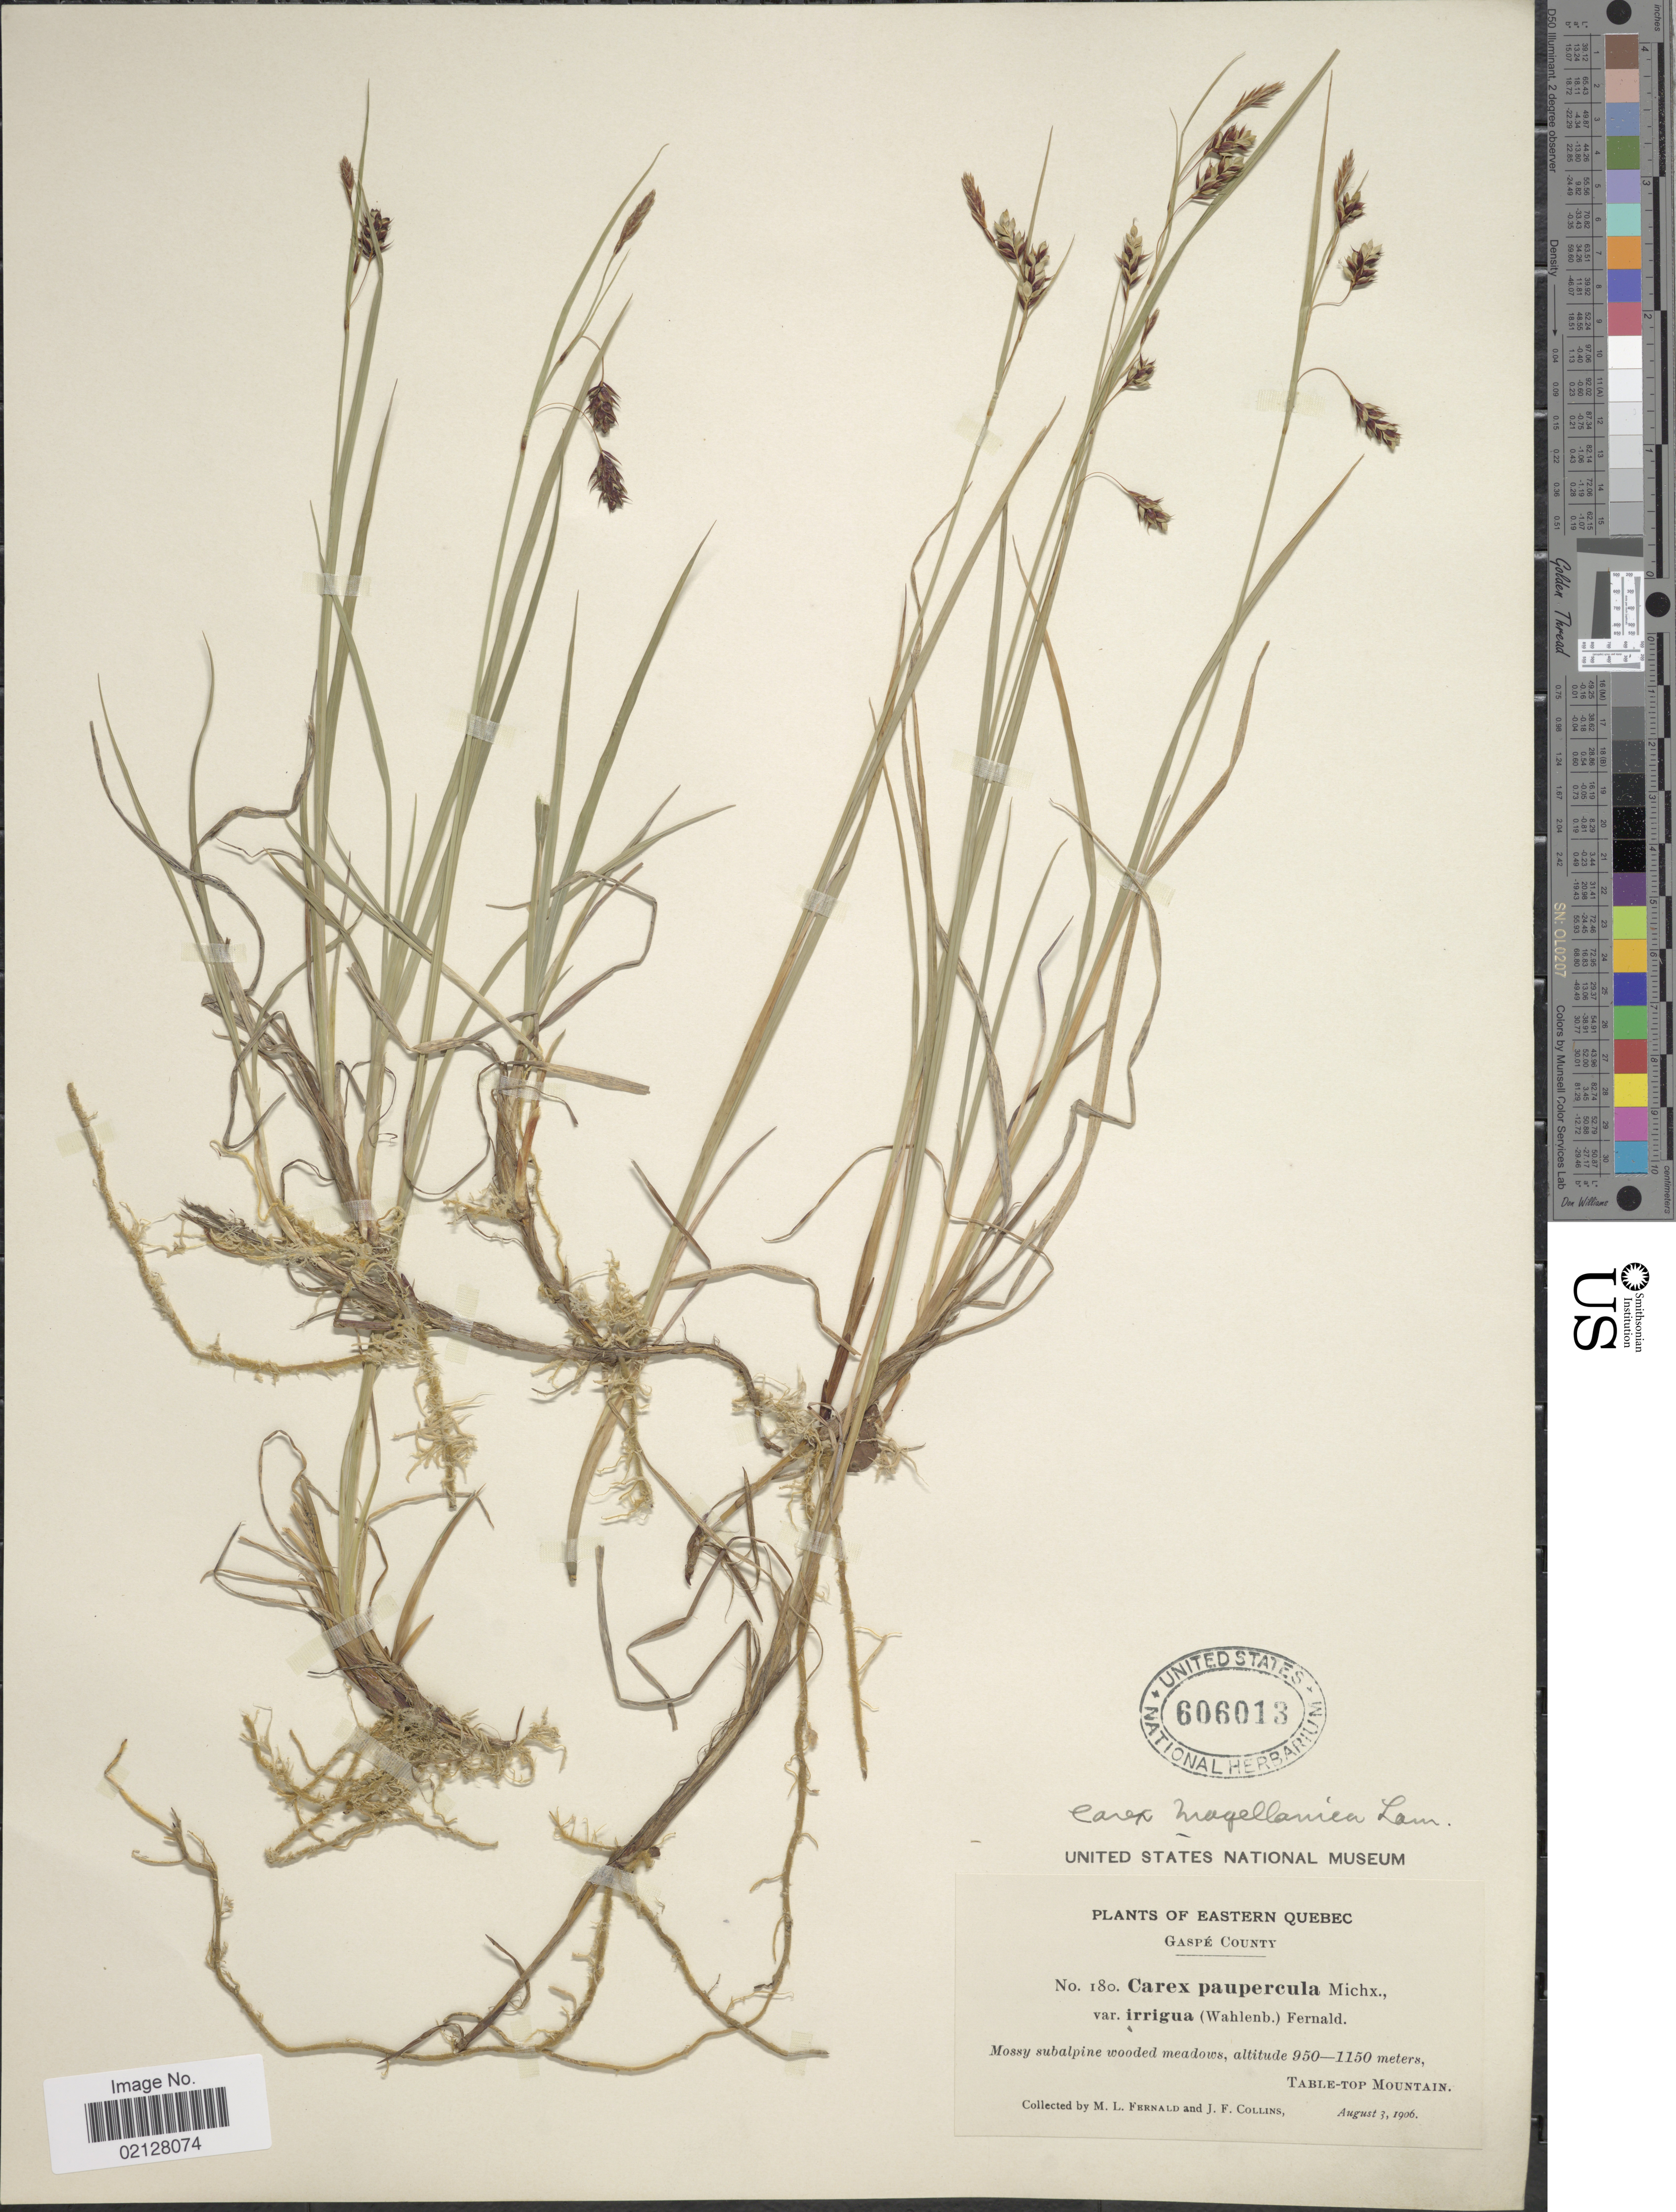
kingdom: Plantae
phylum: Tracheophyta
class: Liliopsida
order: Poales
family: Cyperaceae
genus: Carex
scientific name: Carex magellanica subsp. irrigua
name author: (Wahlenb.) Hiitonen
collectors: J. Collins & M. L. Fernald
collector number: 180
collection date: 1906-08-03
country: Canada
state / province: Quebec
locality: Eastern Quebec. Gaspe County. Mossy subalpine wooded meadows, Table-Top Mountain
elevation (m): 950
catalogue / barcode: US 606013